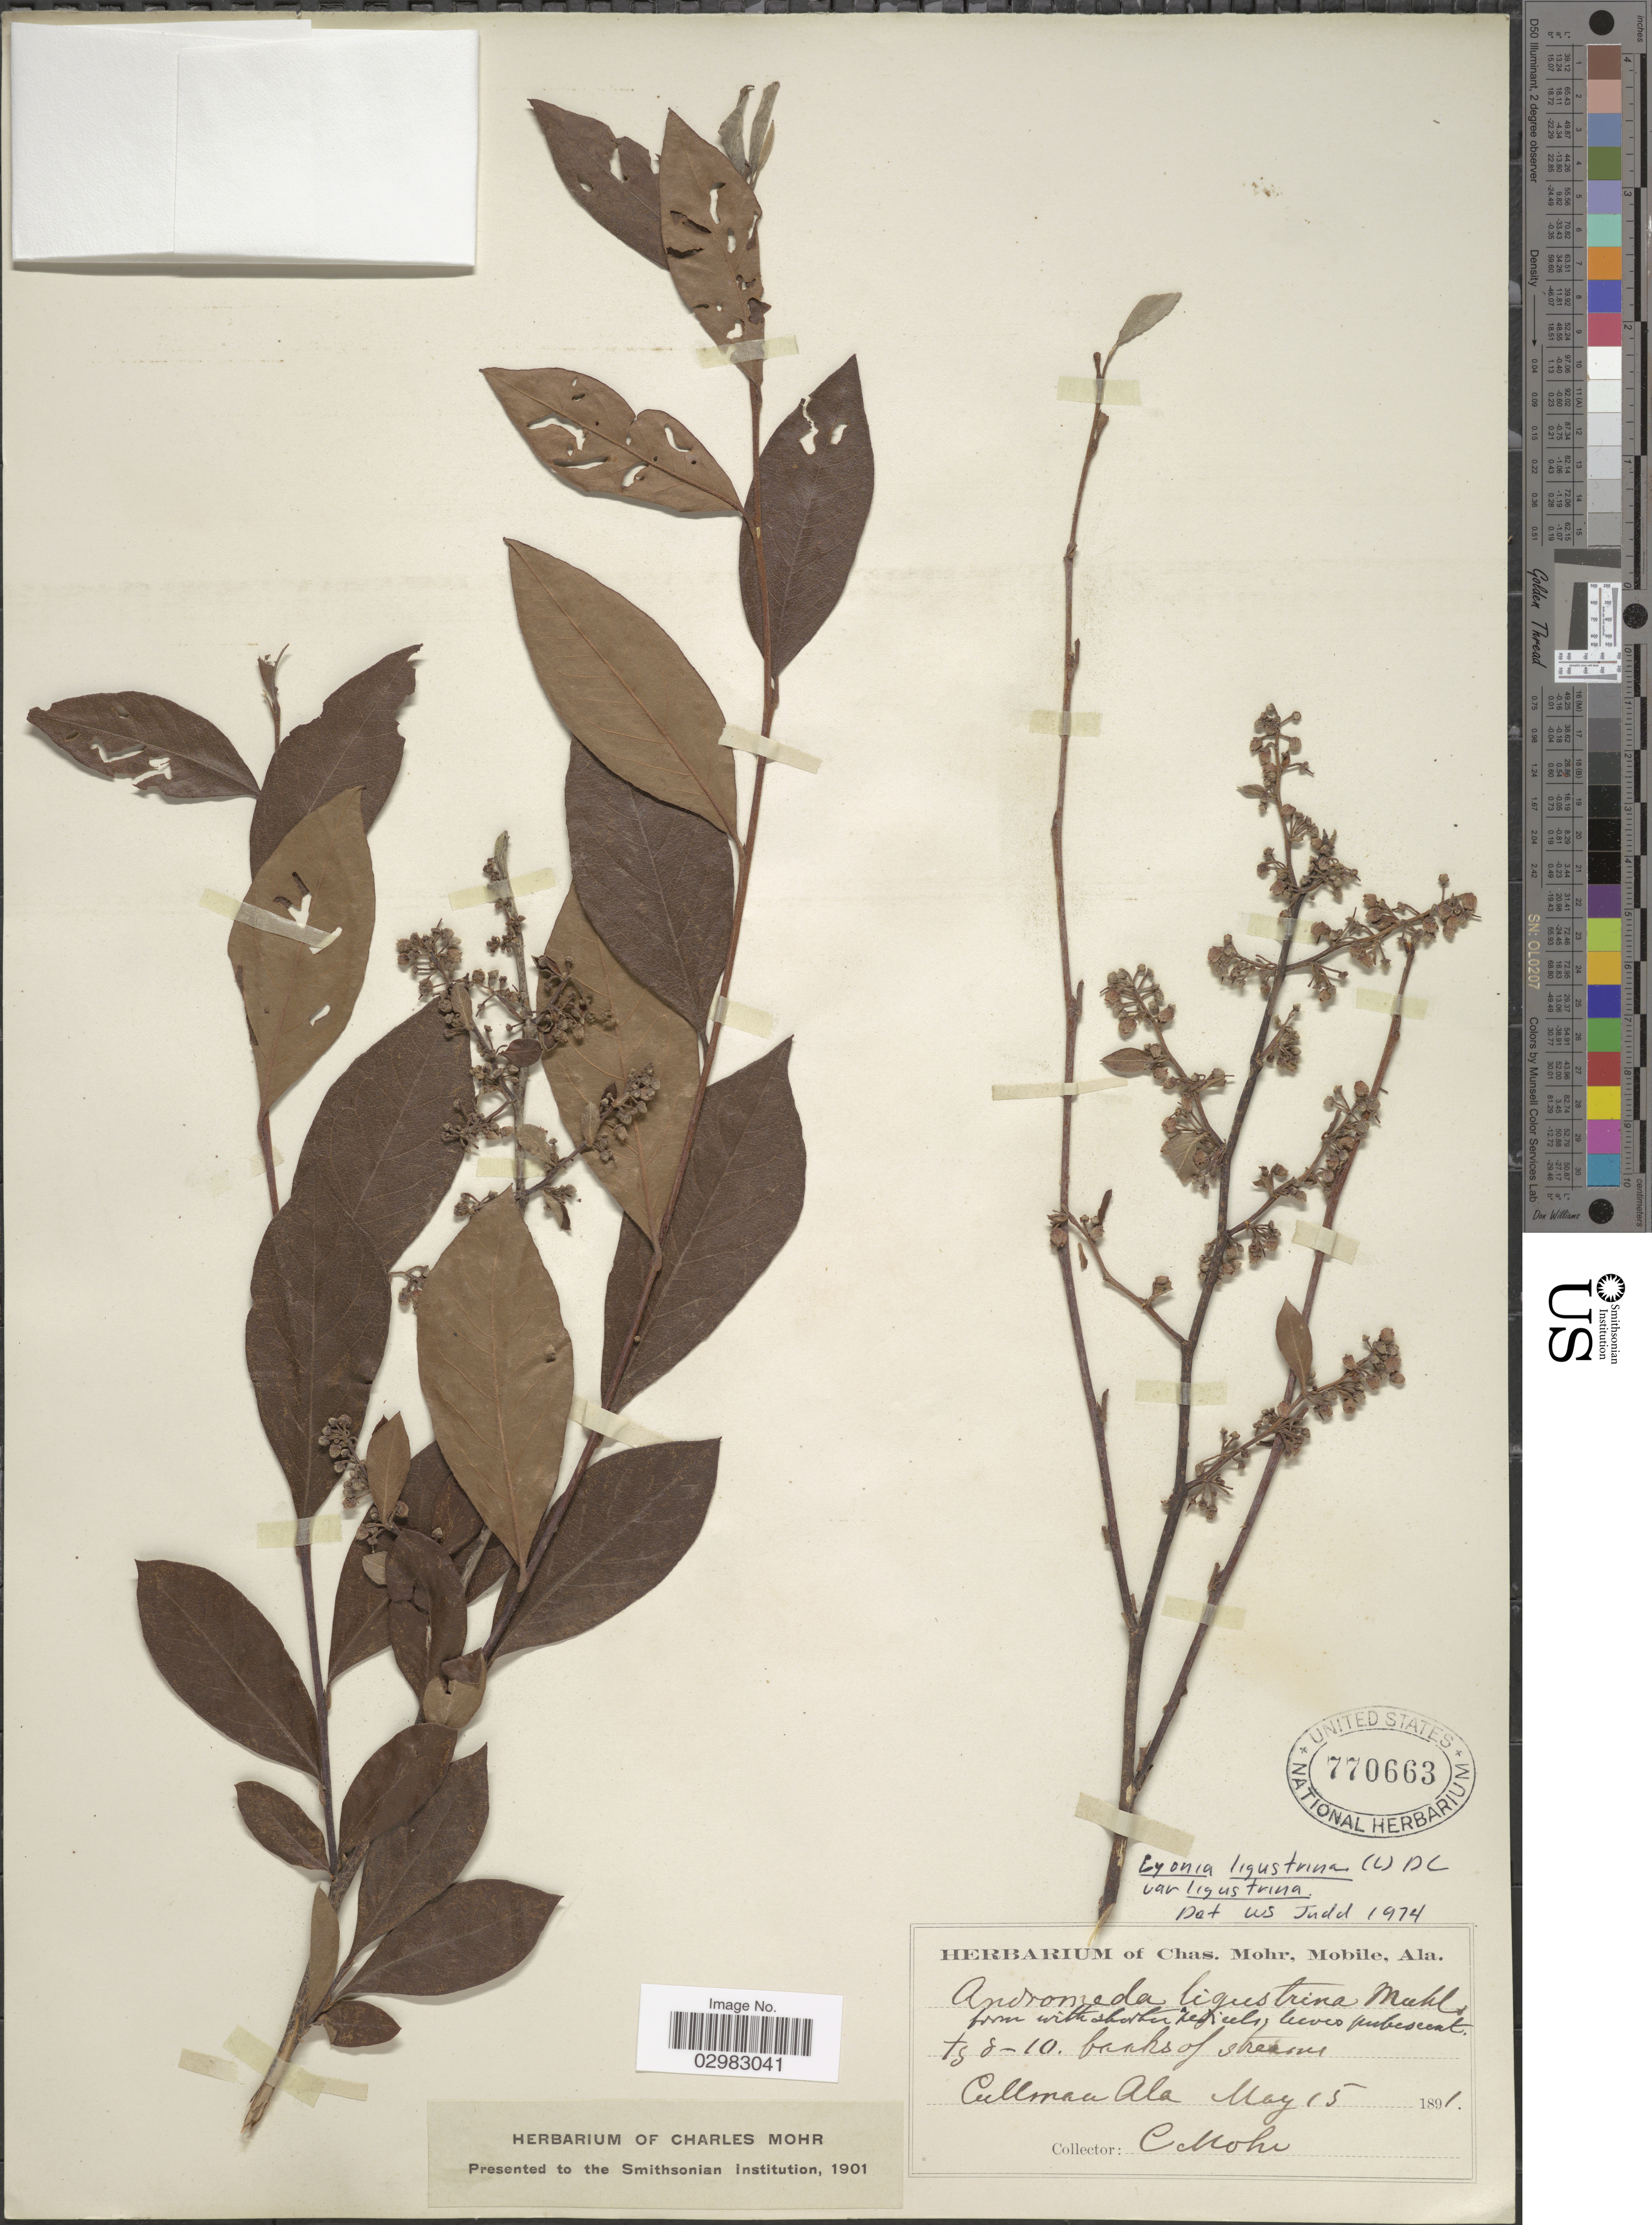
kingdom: Plantae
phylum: Tracheophyta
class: Magnoliopsida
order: Ericales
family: Ericaceae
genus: Lyonia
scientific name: Lyonia ligustrina var. ligustrina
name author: (L.) DC.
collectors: Mohr, C. T. (herbarium)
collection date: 1891-05-15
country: United States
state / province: Alabama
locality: Cullman Ala.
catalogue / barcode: US 770663